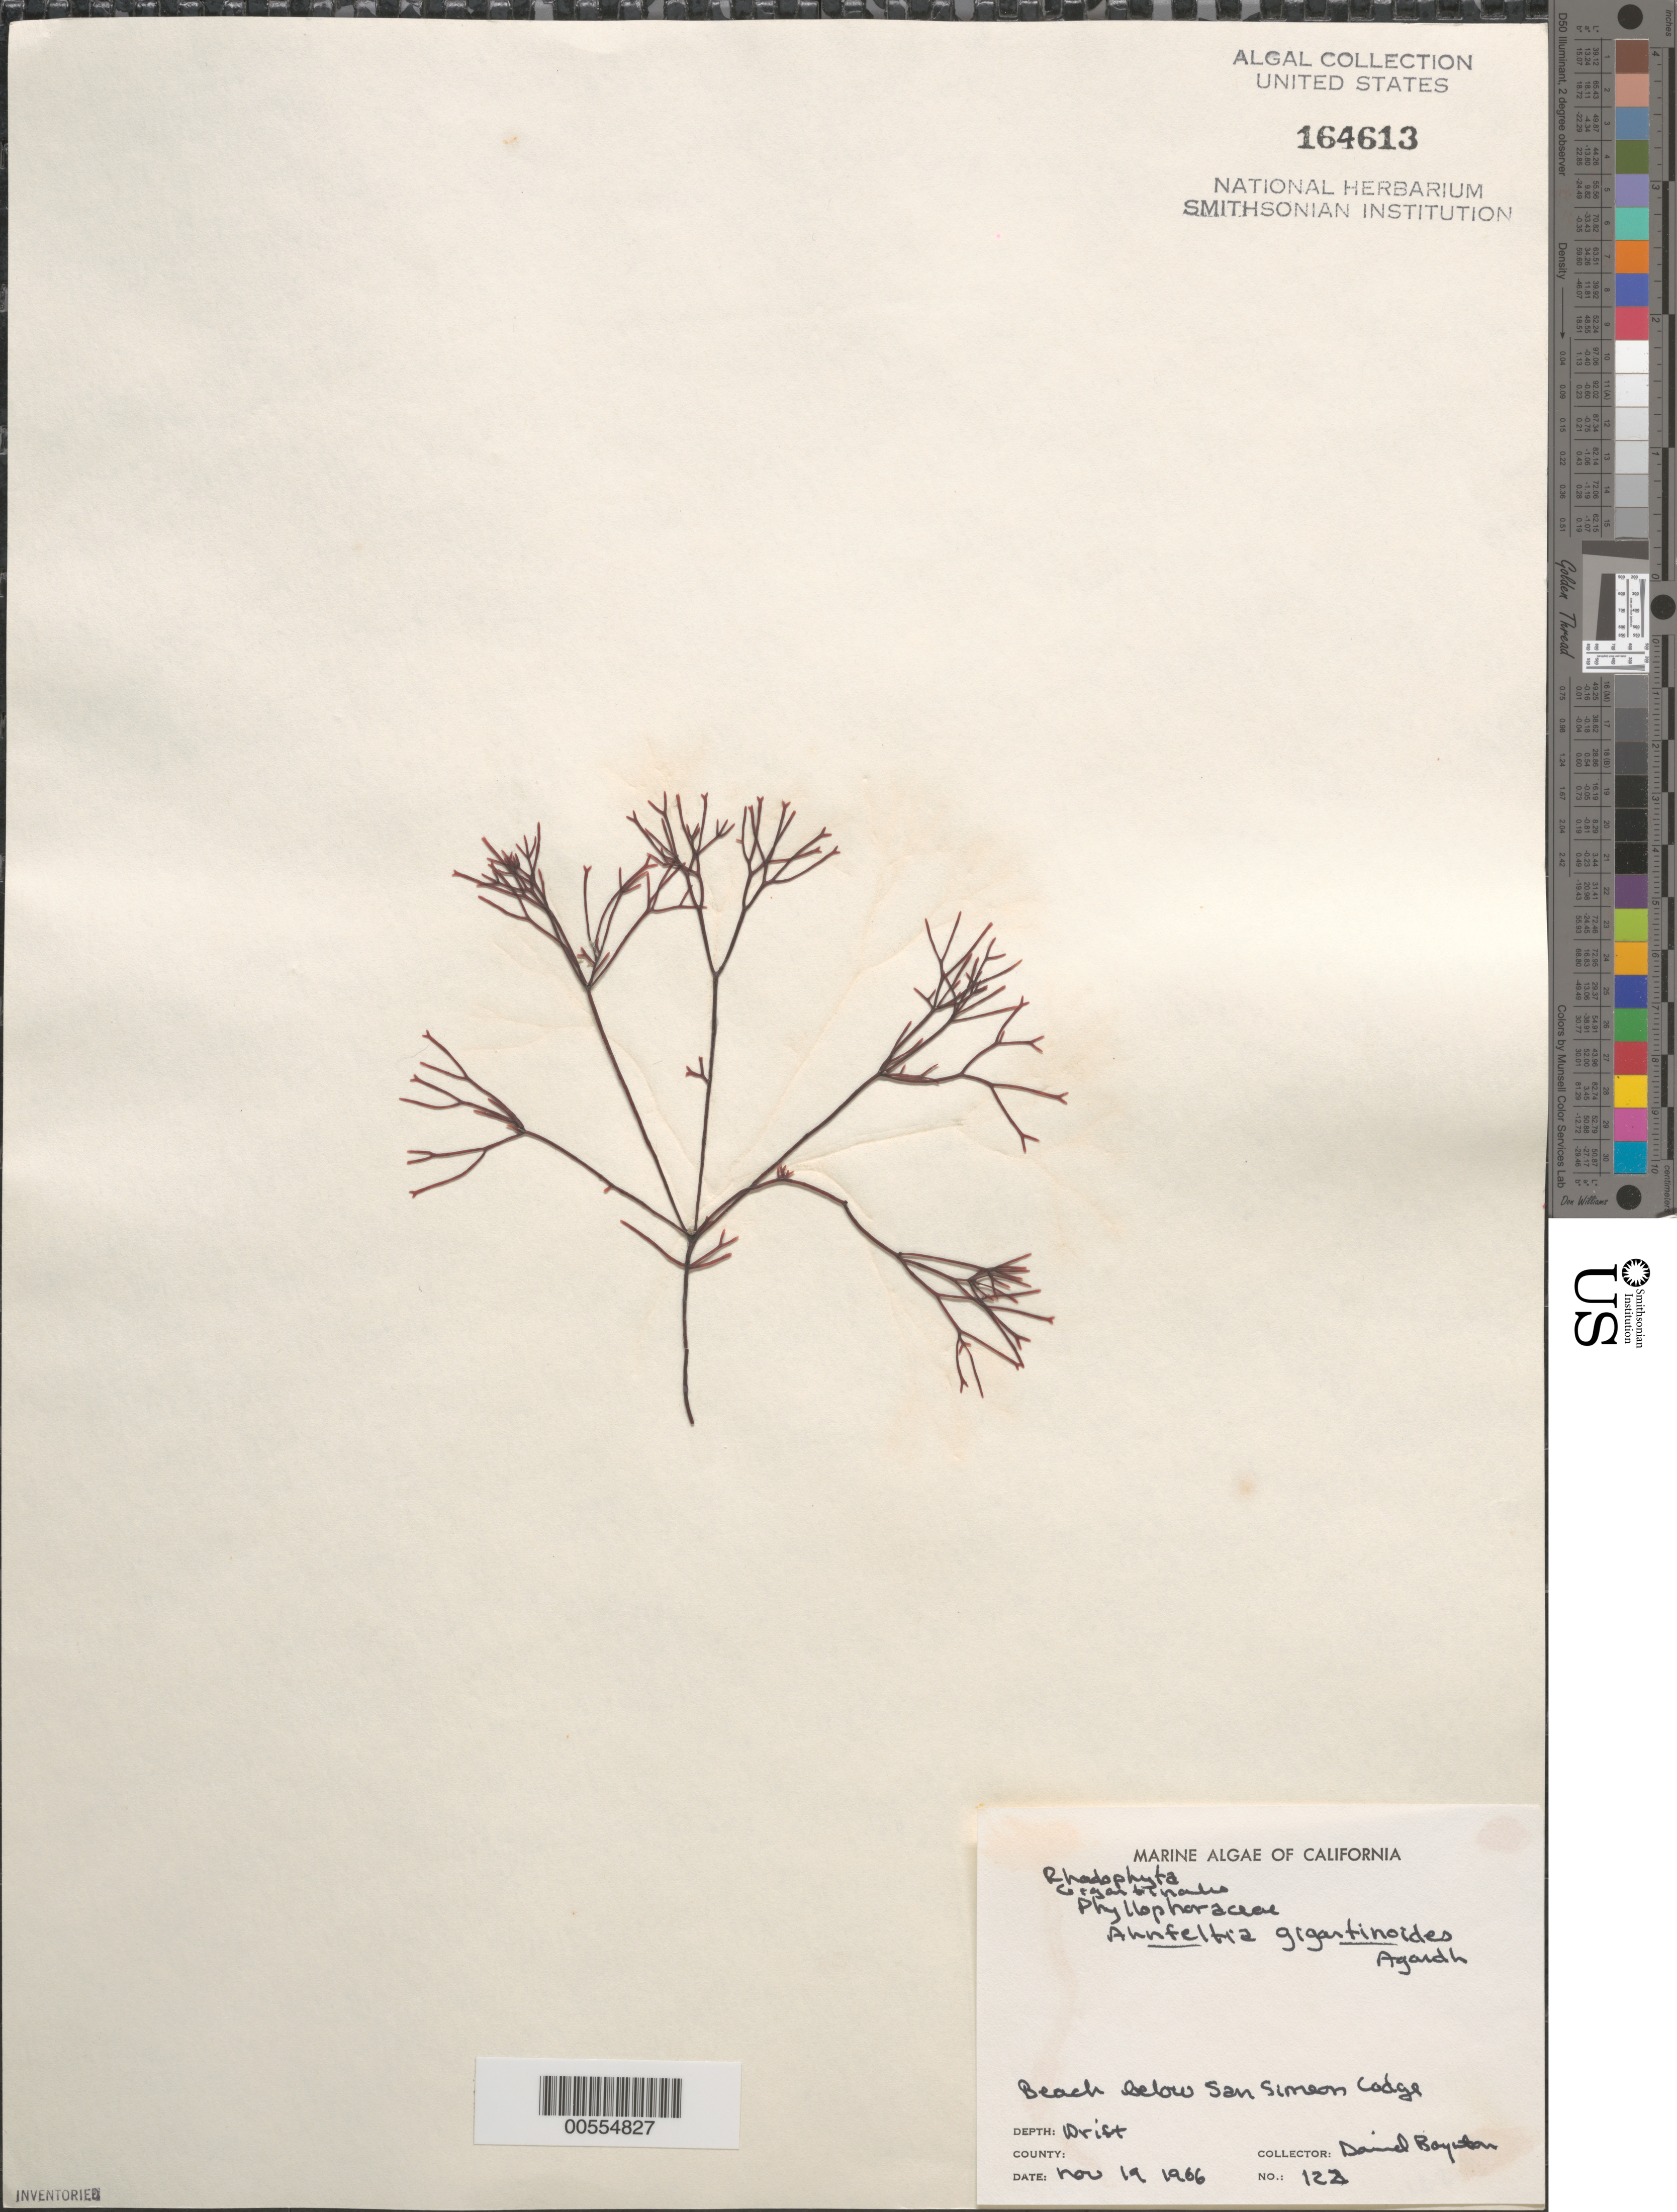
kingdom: Plantae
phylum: Rhodophyta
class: Florideophyceae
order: Ahnfeltiales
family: Ahnfeltiaceae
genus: Ahnfeltia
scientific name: Ahnfeltia gigartinoides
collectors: D. Boynton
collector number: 122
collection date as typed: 19 Nov 1966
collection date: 1966-11-19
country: United States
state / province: California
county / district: San Luis Obispo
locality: Near San Simeon Lodge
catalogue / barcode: US 164613